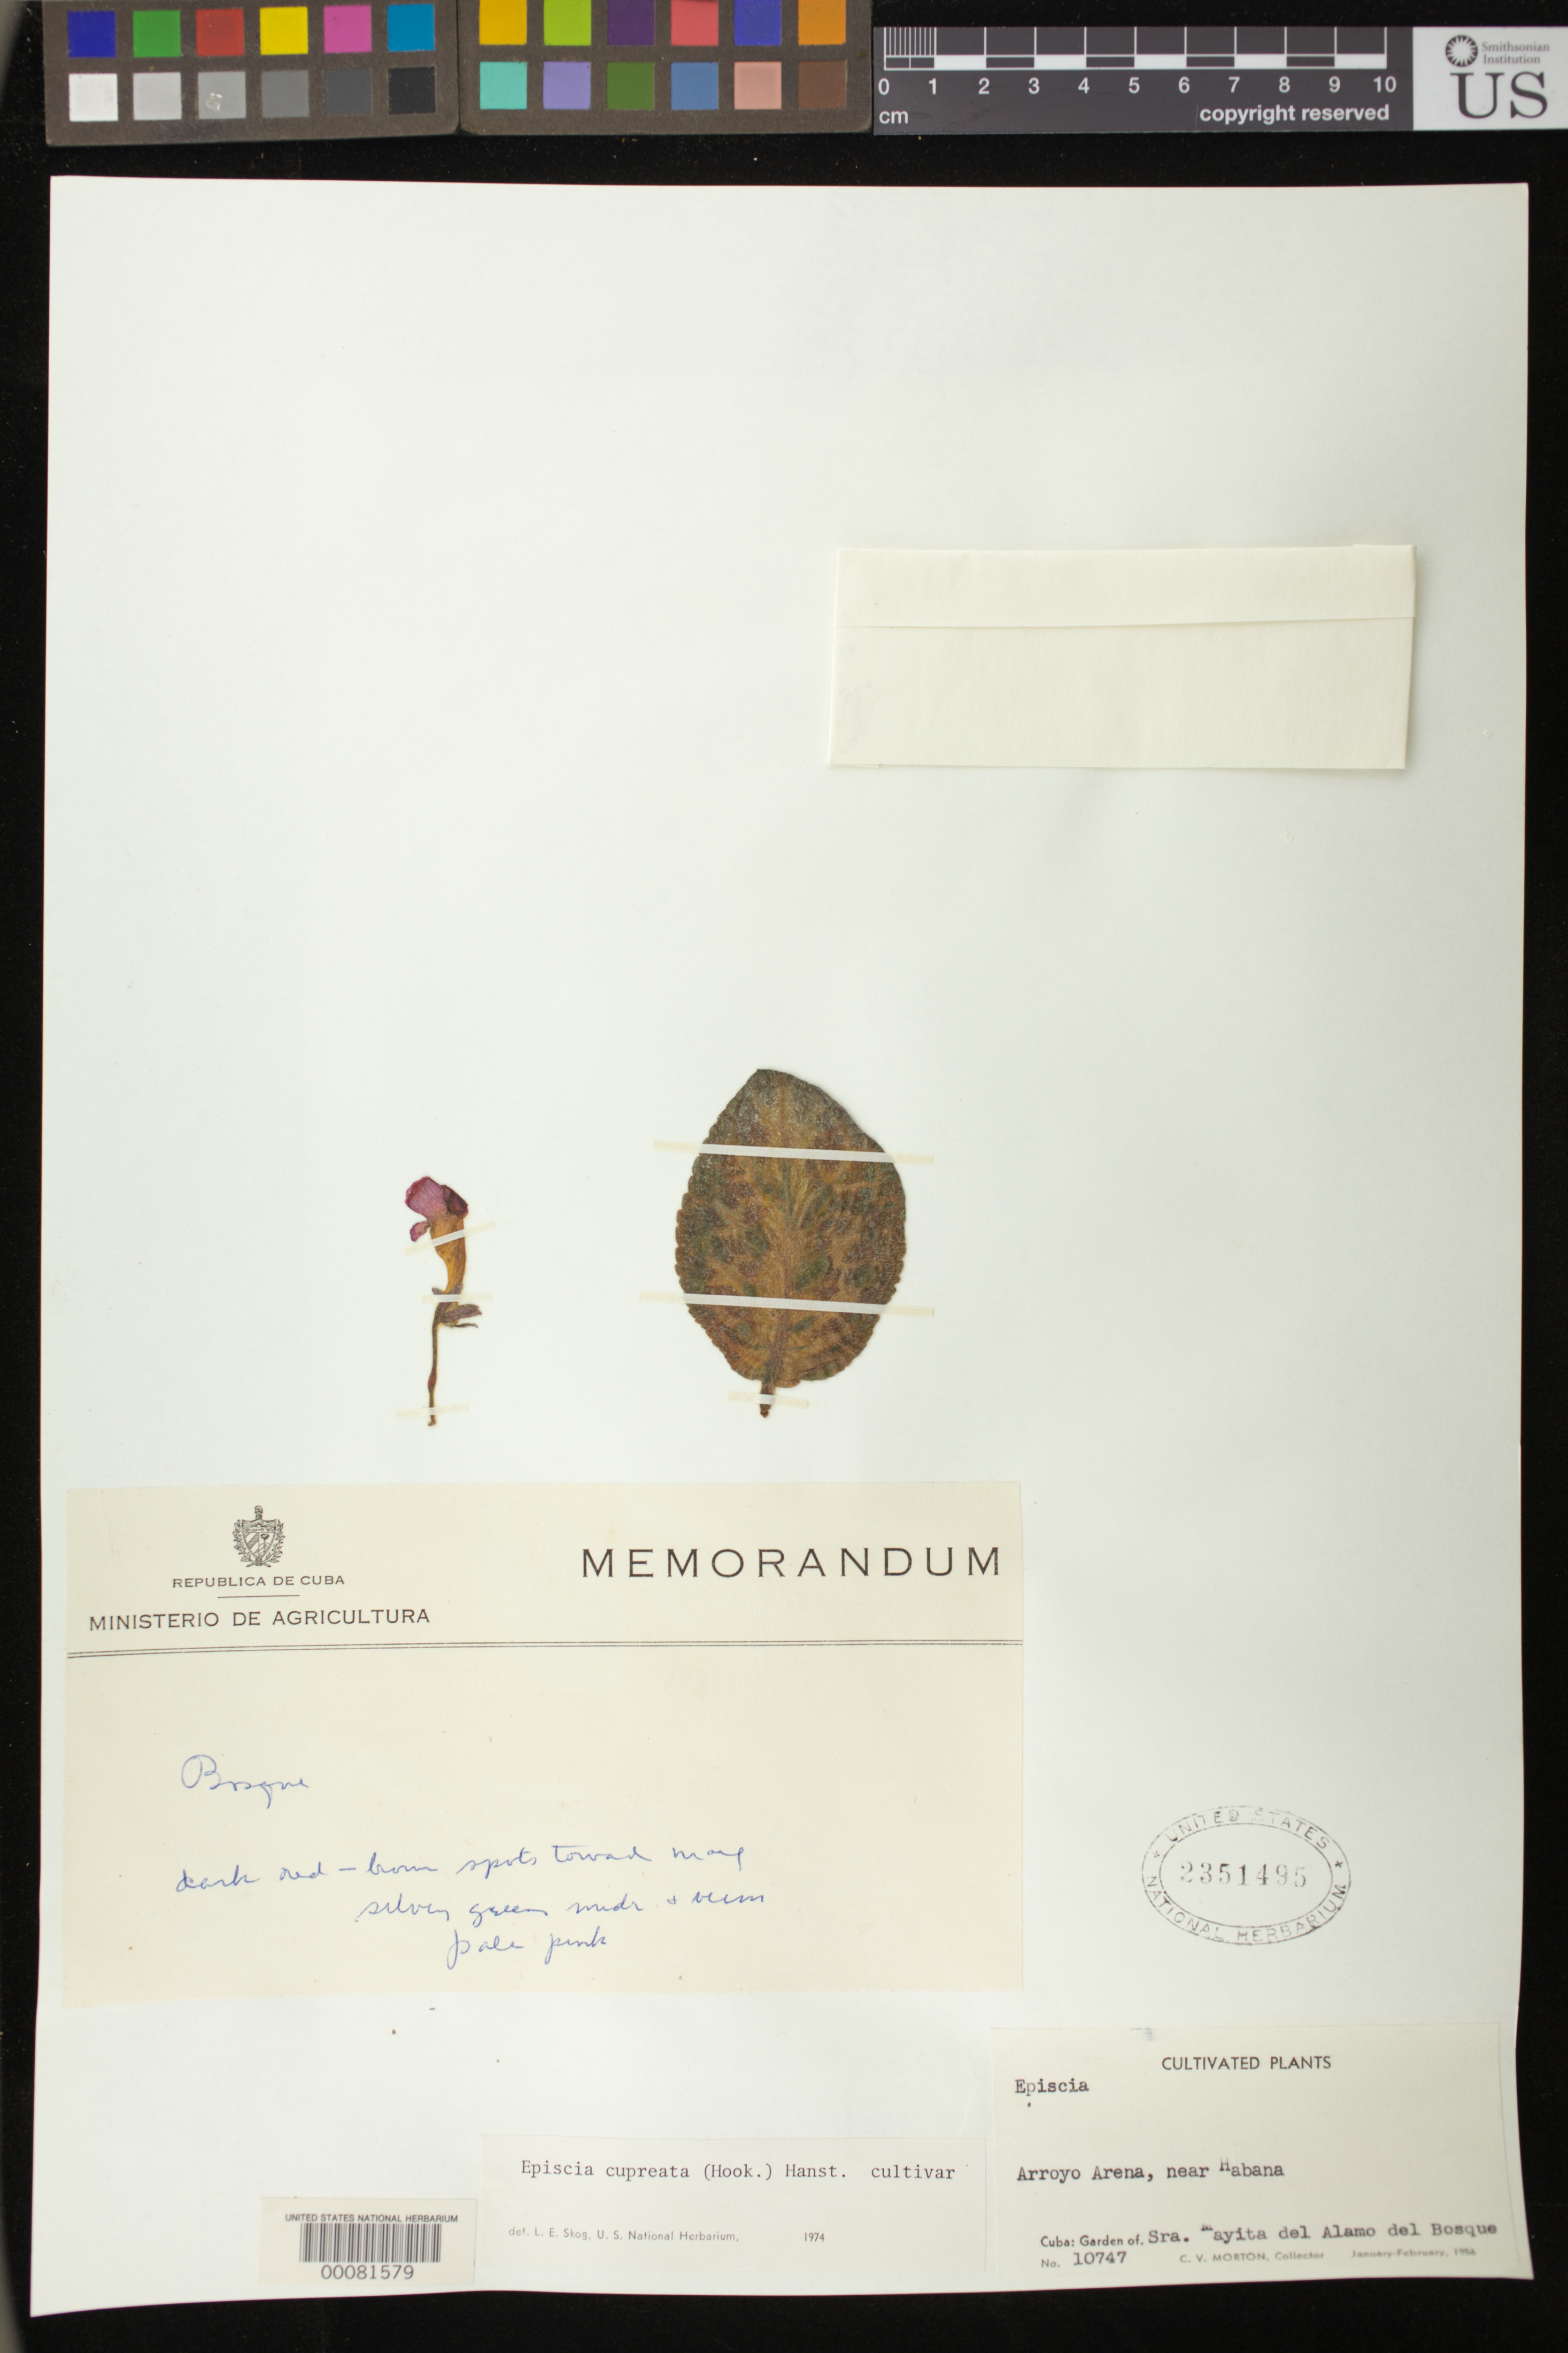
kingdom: Plantae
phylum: Tracheophyta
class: Magnoliopsida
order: Lamiales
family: Gesneriaceae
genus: Episcia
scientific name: Episcia cupreata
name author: (Hook.) Hanst.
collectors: C. V. Morton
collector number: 10747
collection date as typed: Jan-Feb 1956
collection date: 1956-01/1956-02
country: Cuba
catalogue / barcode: US 2351495